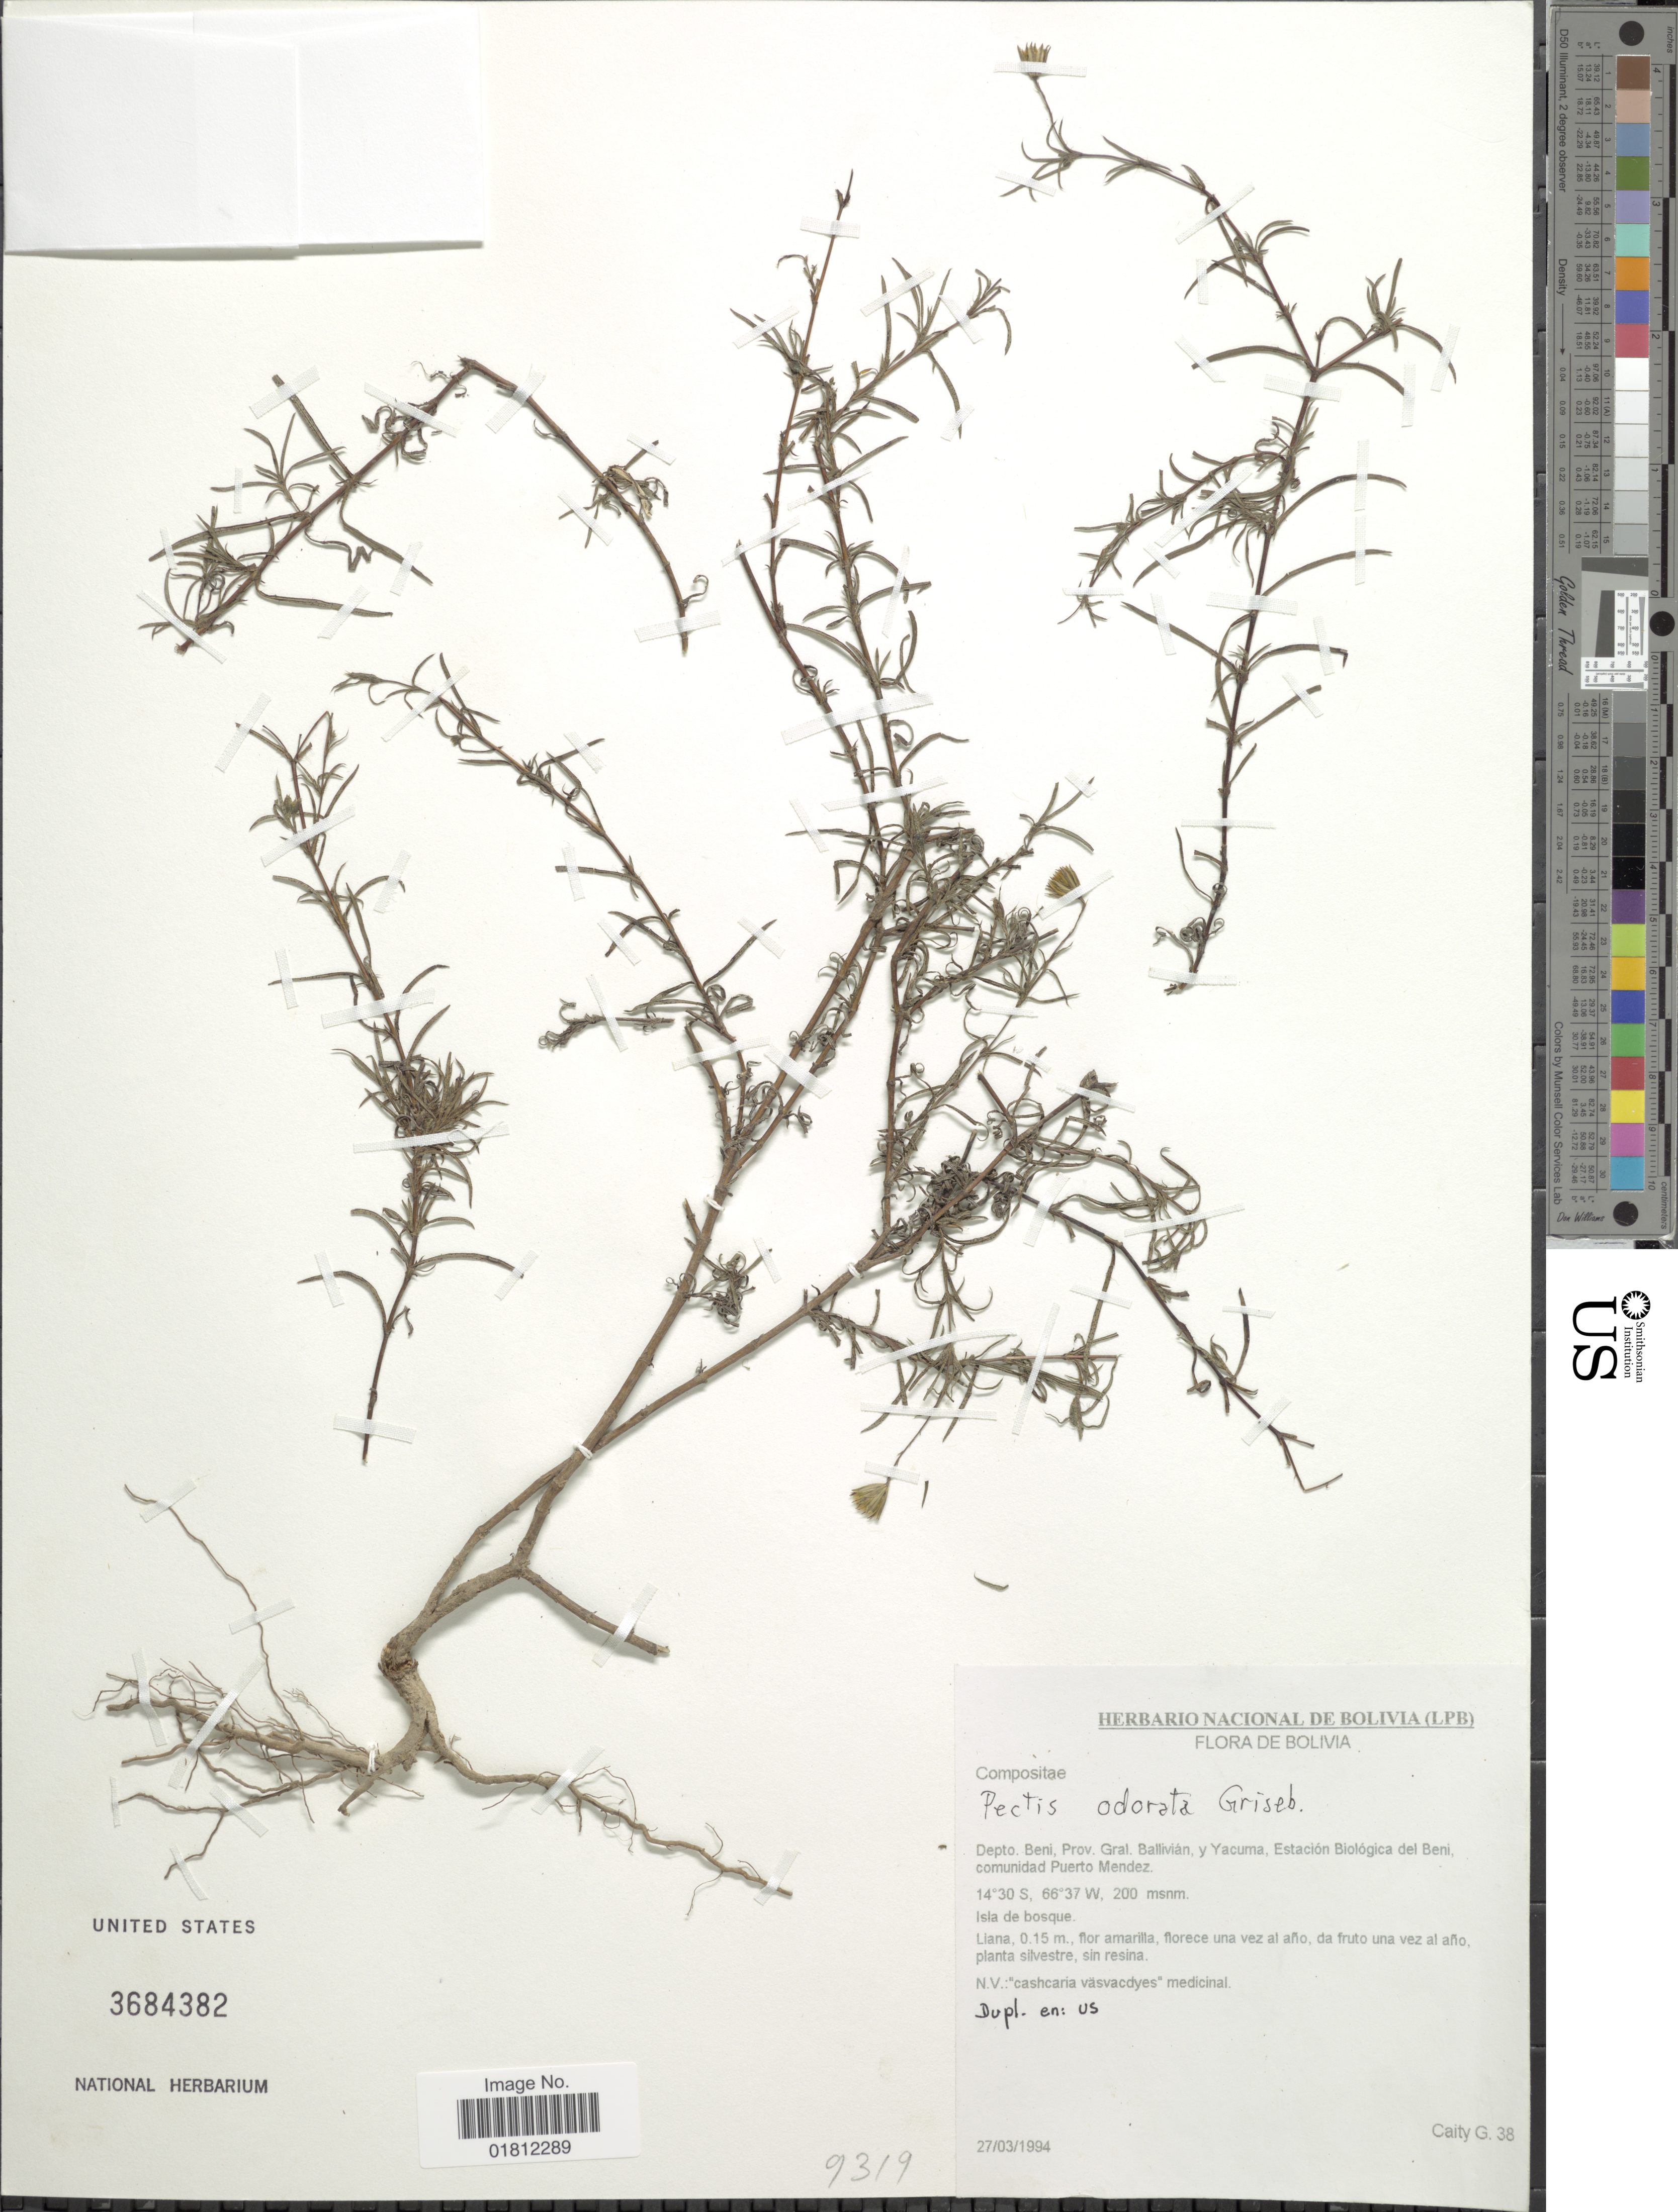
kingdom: Plantae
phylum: Tracheophyta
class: Magnoliopsida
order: Asterales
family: Asteraceae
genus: Pectis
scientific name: Pectis odorata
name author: Griseb.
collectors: G. Caity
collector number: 38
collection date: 1994-03-27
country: Bolivia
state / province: Beni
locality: Depto. Beni, Prov. Gral. Ballivian, y Yacuma, Estacion Biologica del Beni, comunidad Puerto Mendez.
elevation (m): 200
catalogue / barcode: US 3684382